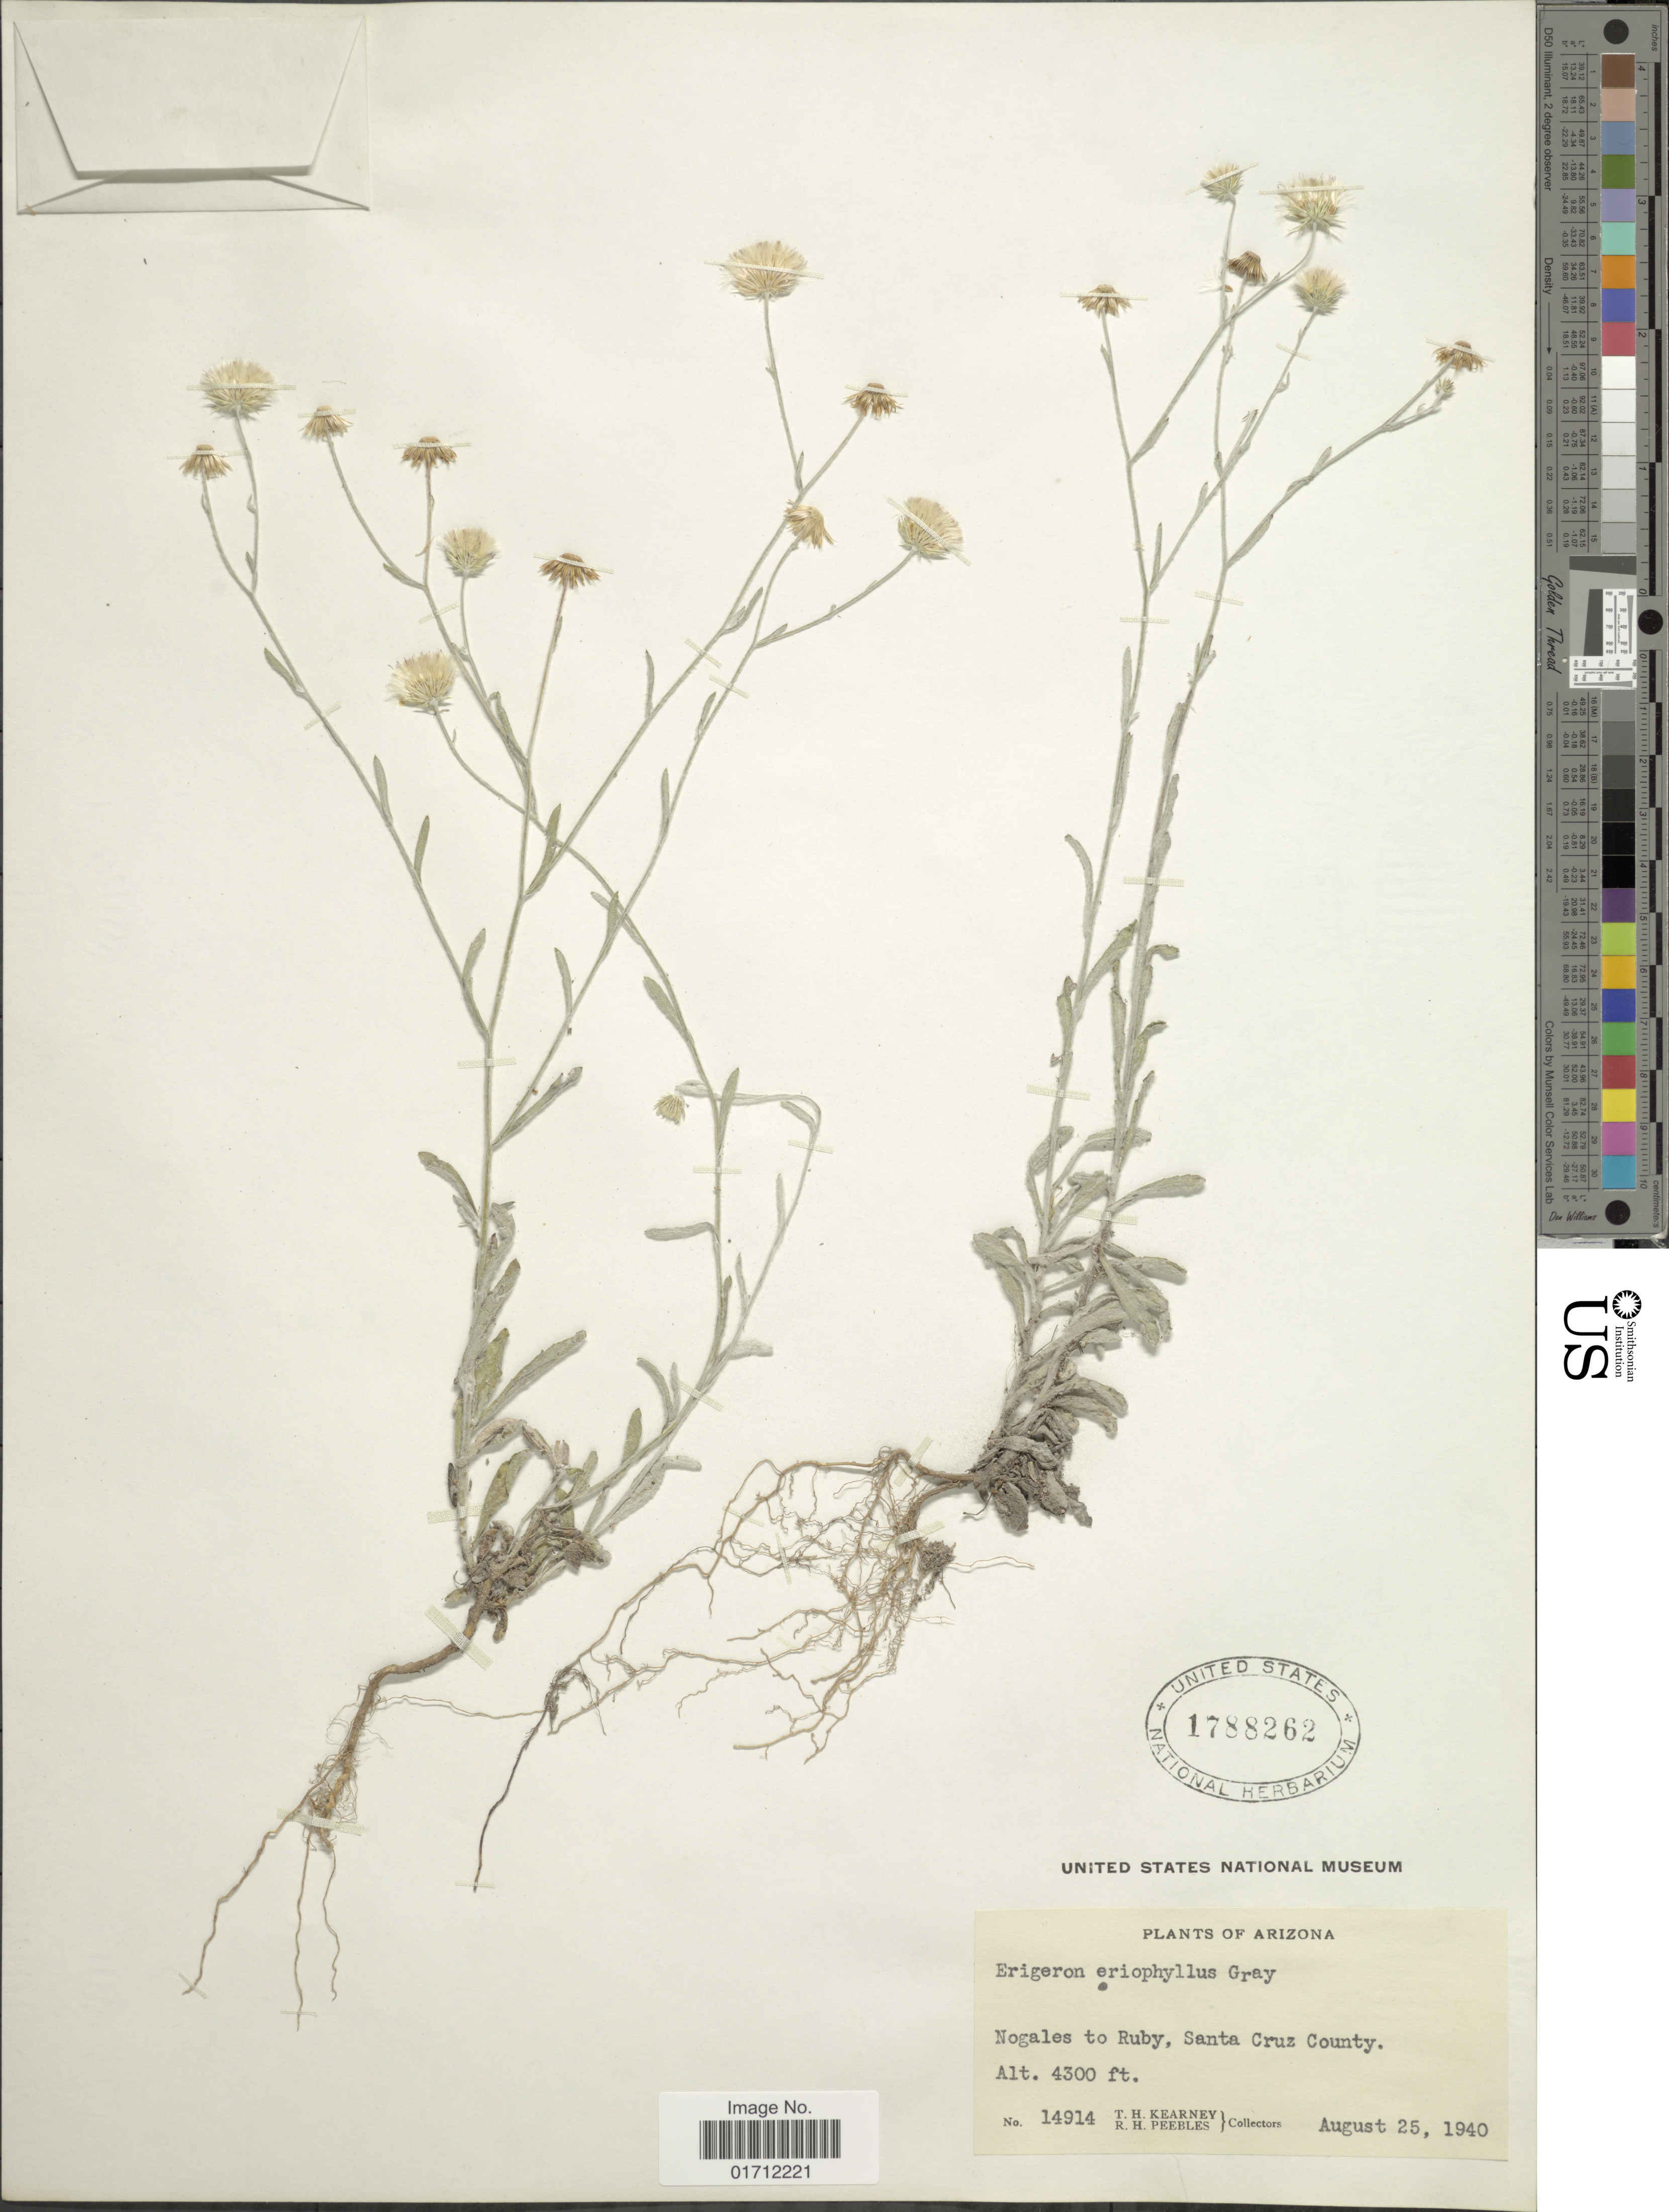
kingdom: Plantae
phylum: Tracheophyta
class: Magnoliopsida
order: Asterales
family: Asteraceae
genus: Erigeron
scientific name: Erigeron eriophyllus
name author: A. Gray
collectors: T. H. Kearney & R. H. Peebles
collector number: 14914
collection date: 1940-08-25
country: United States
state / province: Arizona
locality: Nogales to Ruby, Santa Cruz County.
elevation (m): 1311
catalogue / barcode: US 1788262